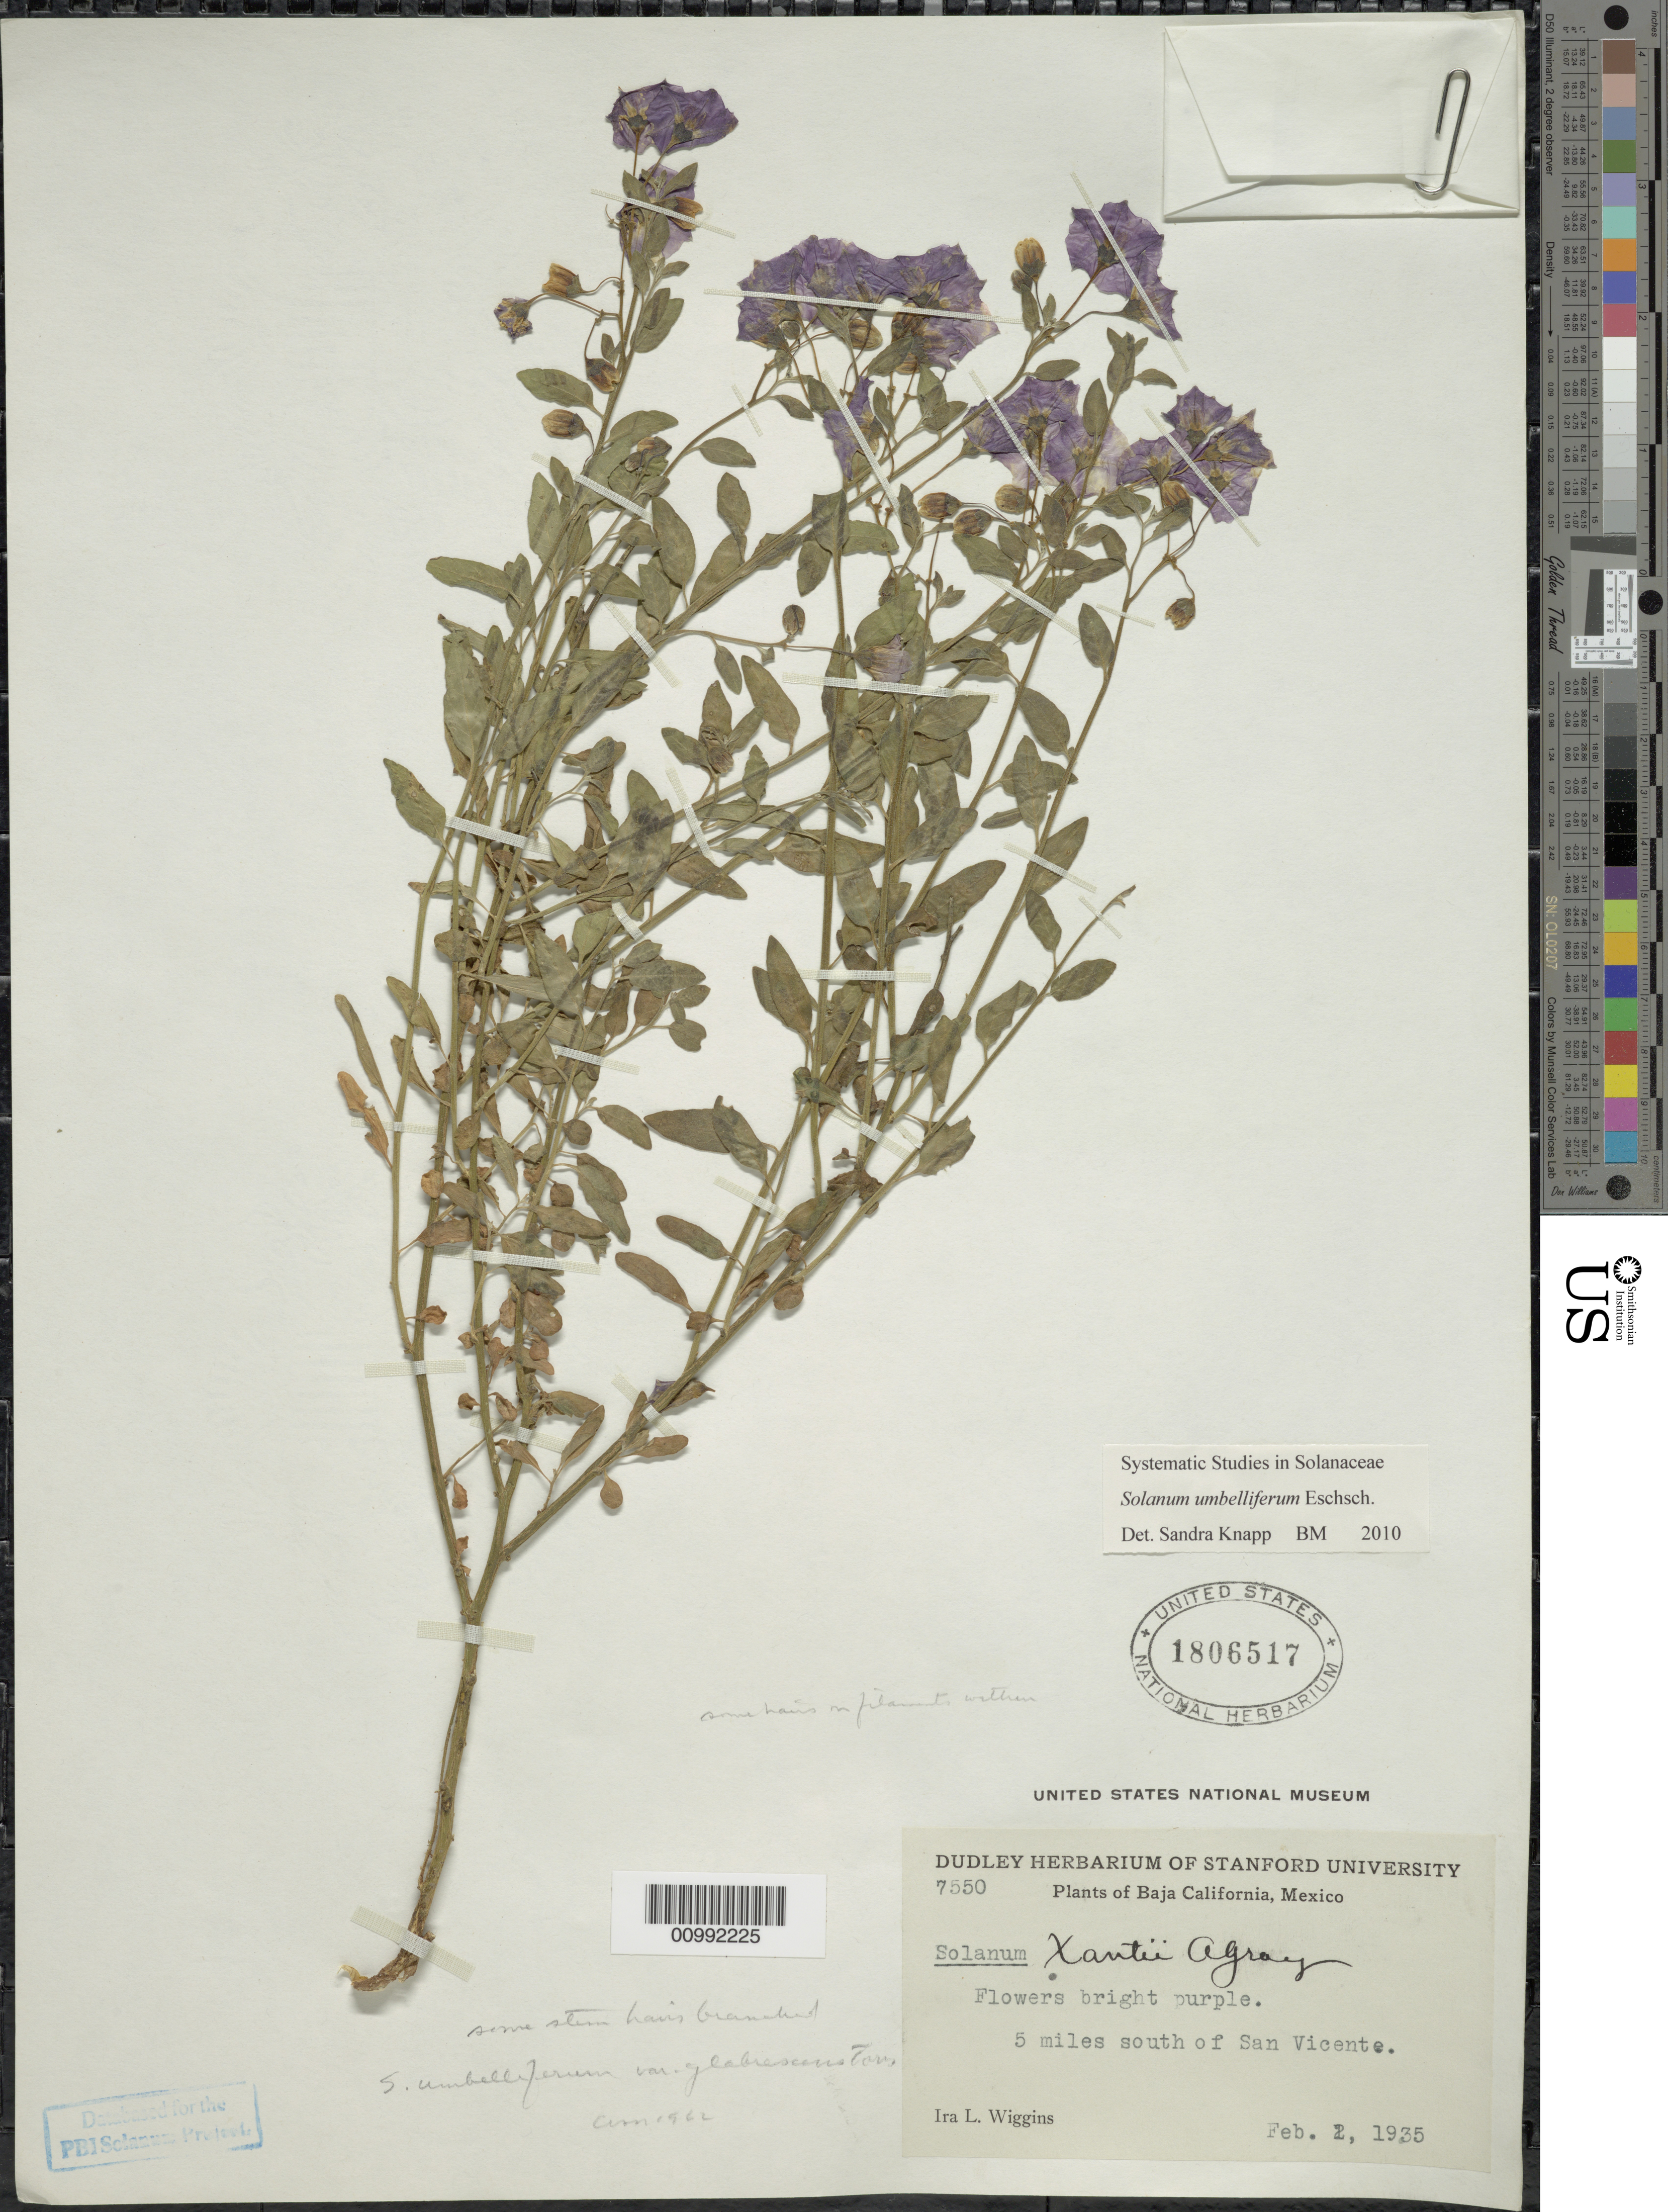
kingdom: Plantae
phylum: Tracheophyta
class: Magnoliopsida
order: Solanales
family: Solanaceae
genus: Solanum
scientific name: Solanum umbelliferum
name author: Eschsch.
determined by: Knapp, S. D.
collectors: I. L. Wiggins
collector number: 7550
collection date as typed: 2 Feb 1935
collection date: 1935-02-02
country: Mexico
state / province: Baja California Norte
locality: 5 miles S of San Vicente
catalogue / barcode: US 1806517